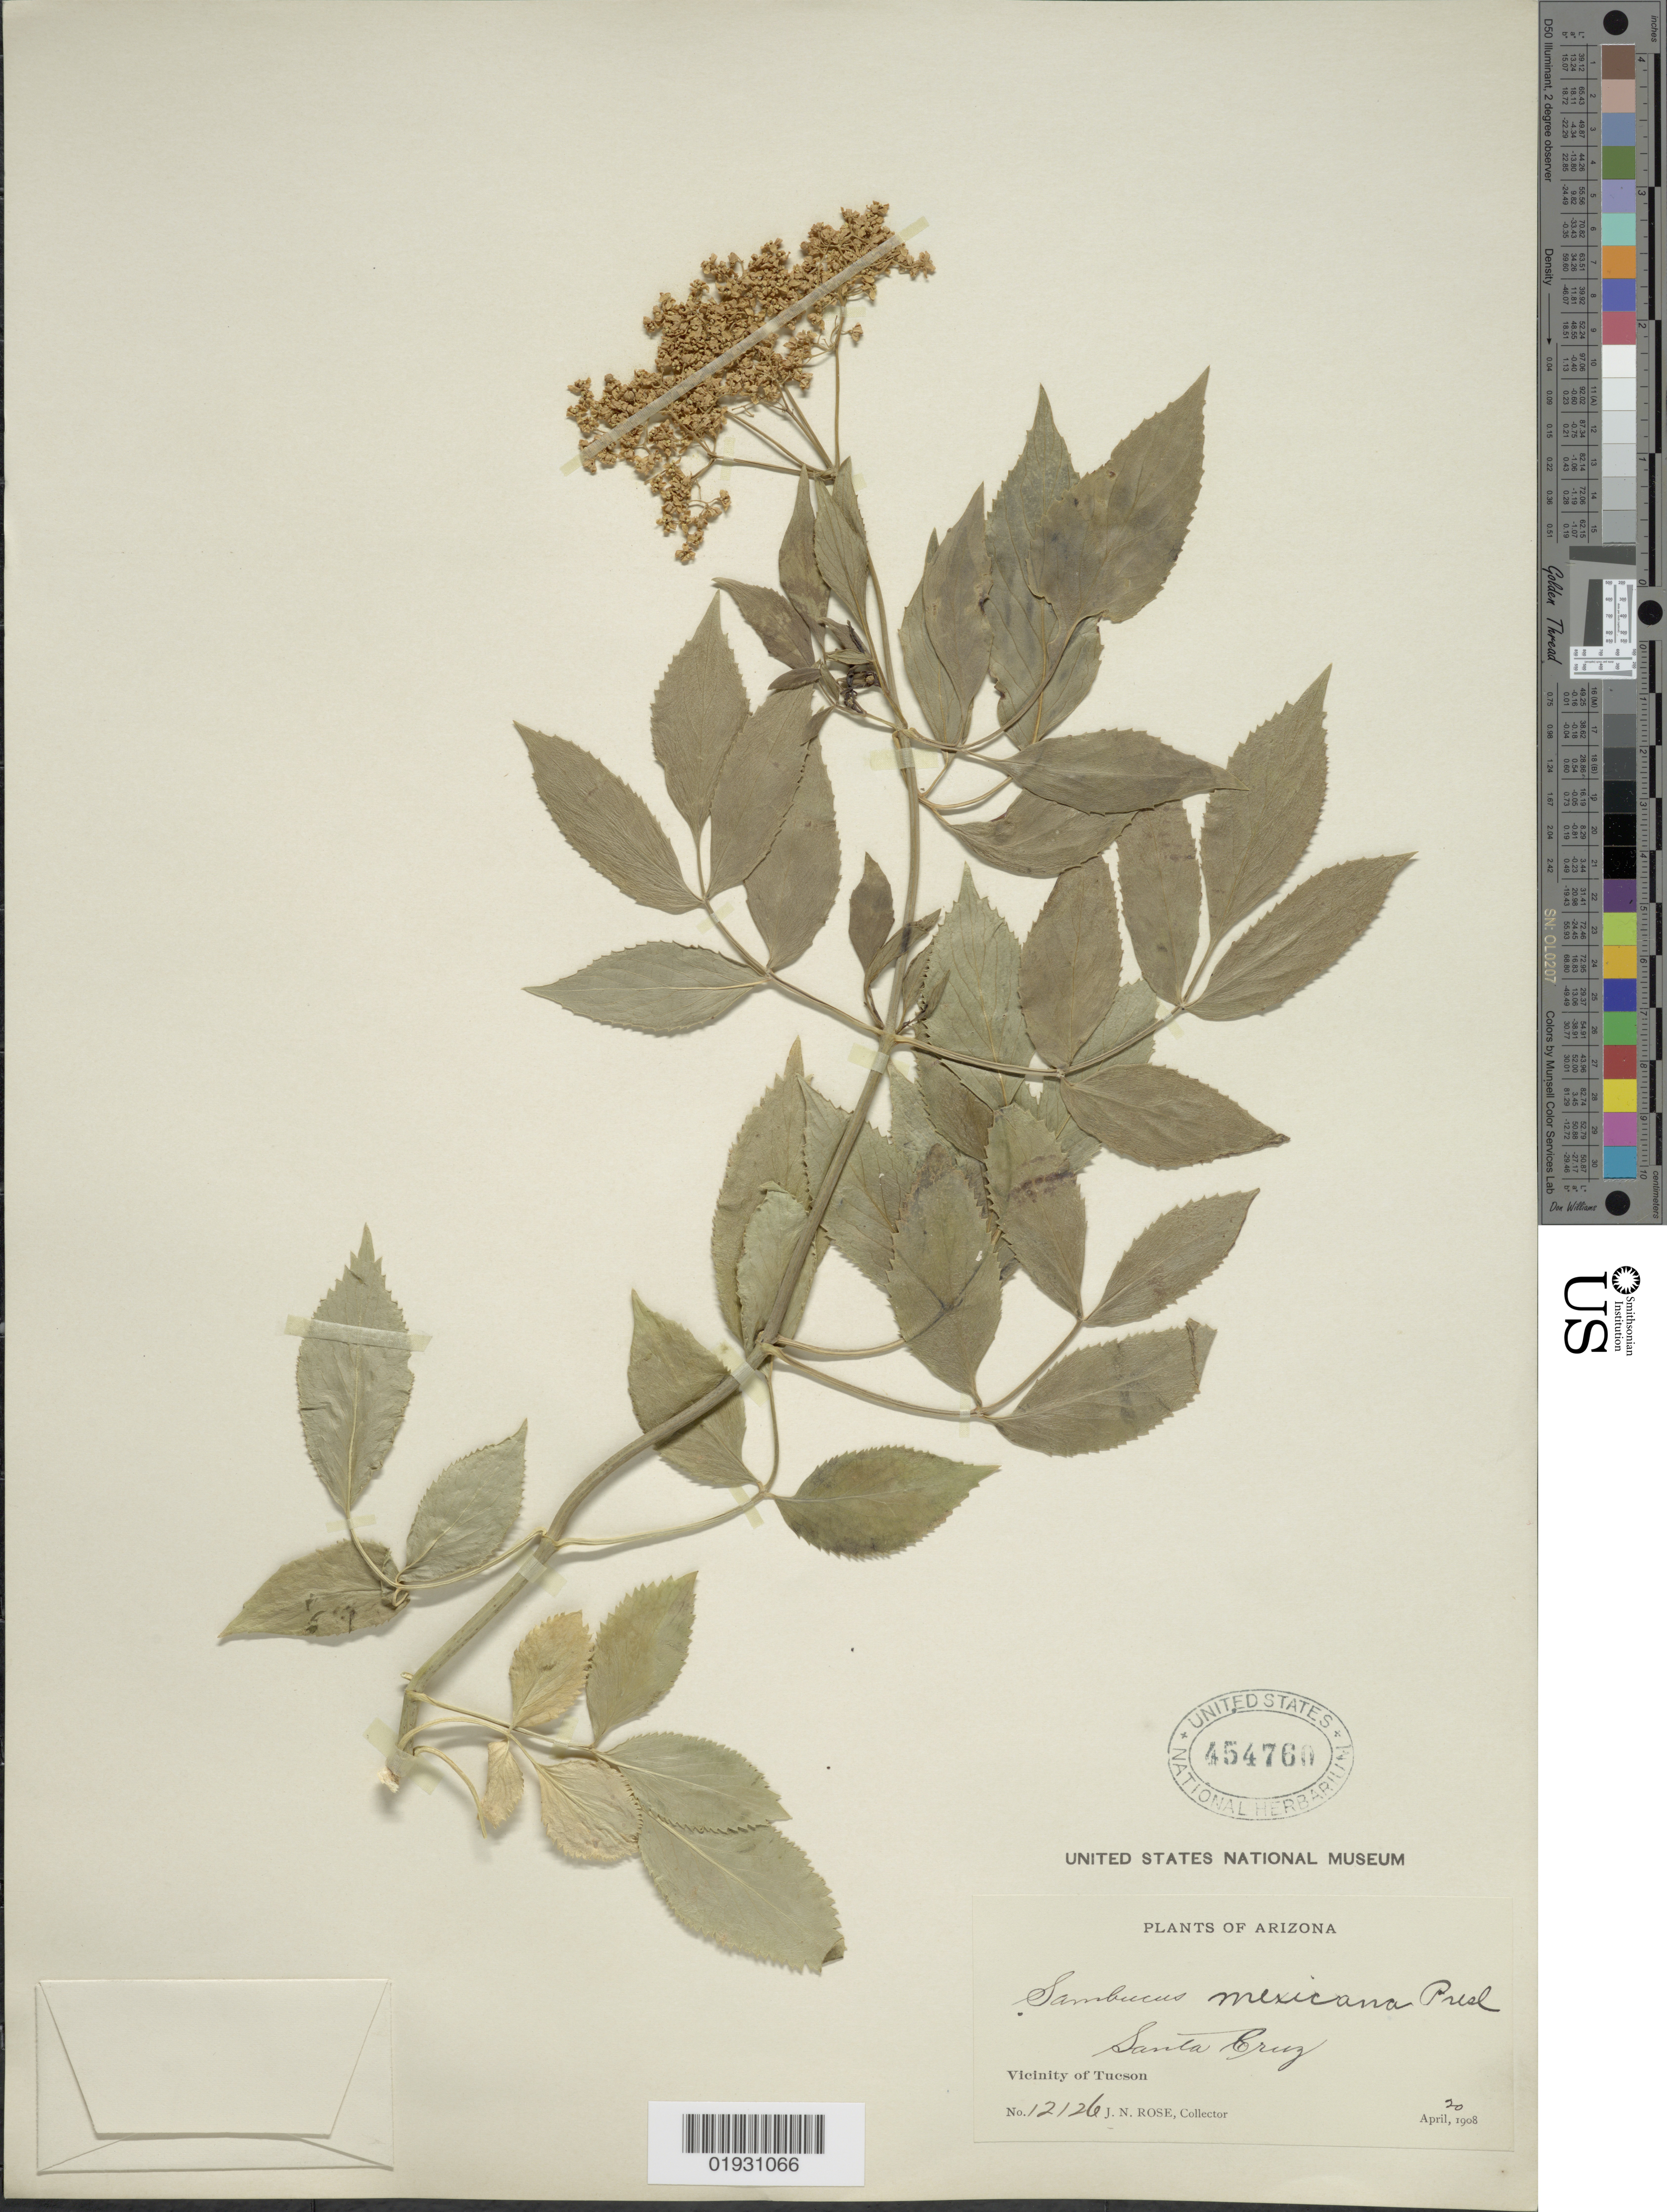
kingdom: Plantae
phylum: Tracheophyta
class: Magnoliopsida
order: Dipsacales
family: Viburnaceae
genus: Sambucus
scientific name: Sambucus mexicana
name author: C. Presl ex DC.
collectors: J. N. Rose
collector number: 12126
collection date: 1908-04-20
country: United States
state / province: Arizona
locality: Santa Cruz. Vicinity of Tucson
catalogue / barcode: US 454760